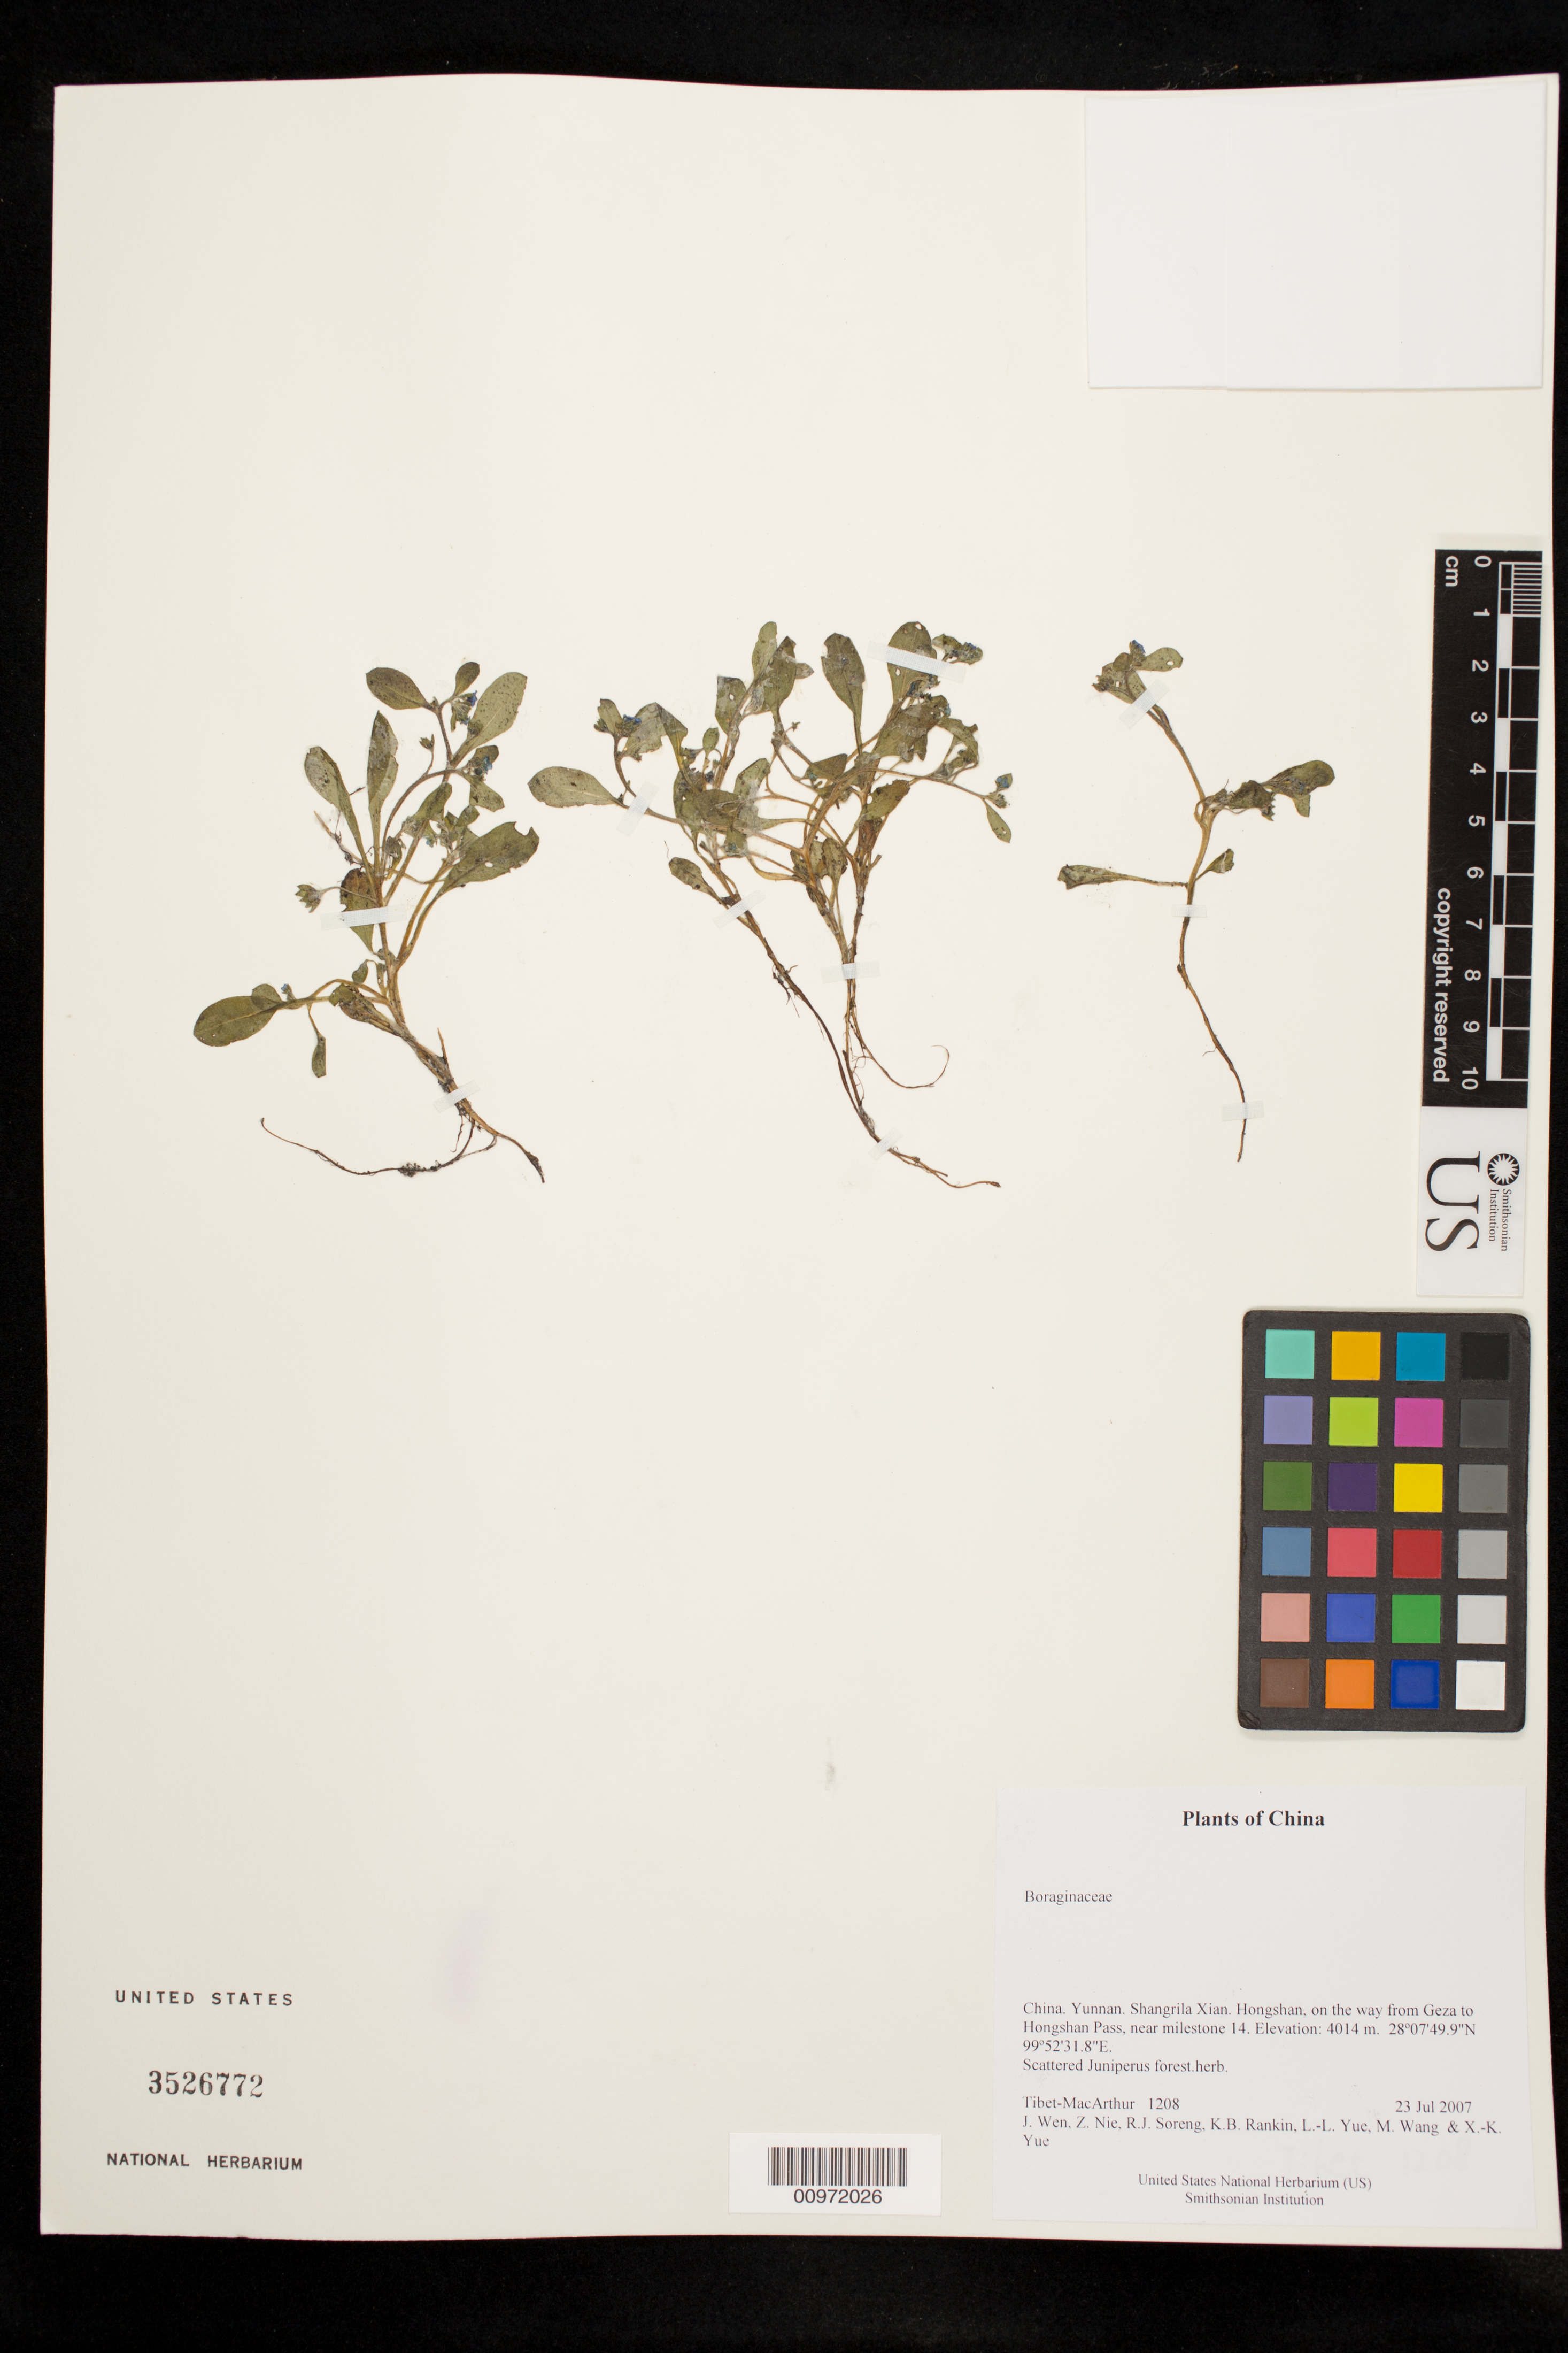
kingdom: Plantae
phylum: Tracheophyta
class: Magnoliopsida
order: Boraginales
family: Boraginaceae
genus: Microula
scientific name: Microula floribunda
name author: W.T. Wang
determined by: Weigend, M.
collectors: Tibet-MacArthur, J. Wen, Z. Nie, R. J. Soreng, K. Rankin, L. Yue, M. Wang & X. Yue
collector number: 1208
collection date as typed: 23 Jul 2007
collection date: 2007-07-23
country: China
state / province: Yunnan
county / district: Shangrila Xian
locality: Hongshan, on the way from Geza to Hongshan Pass, near milestone 14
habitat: Scattered Juniperus forest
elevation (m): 4014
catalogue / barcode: US 3526772